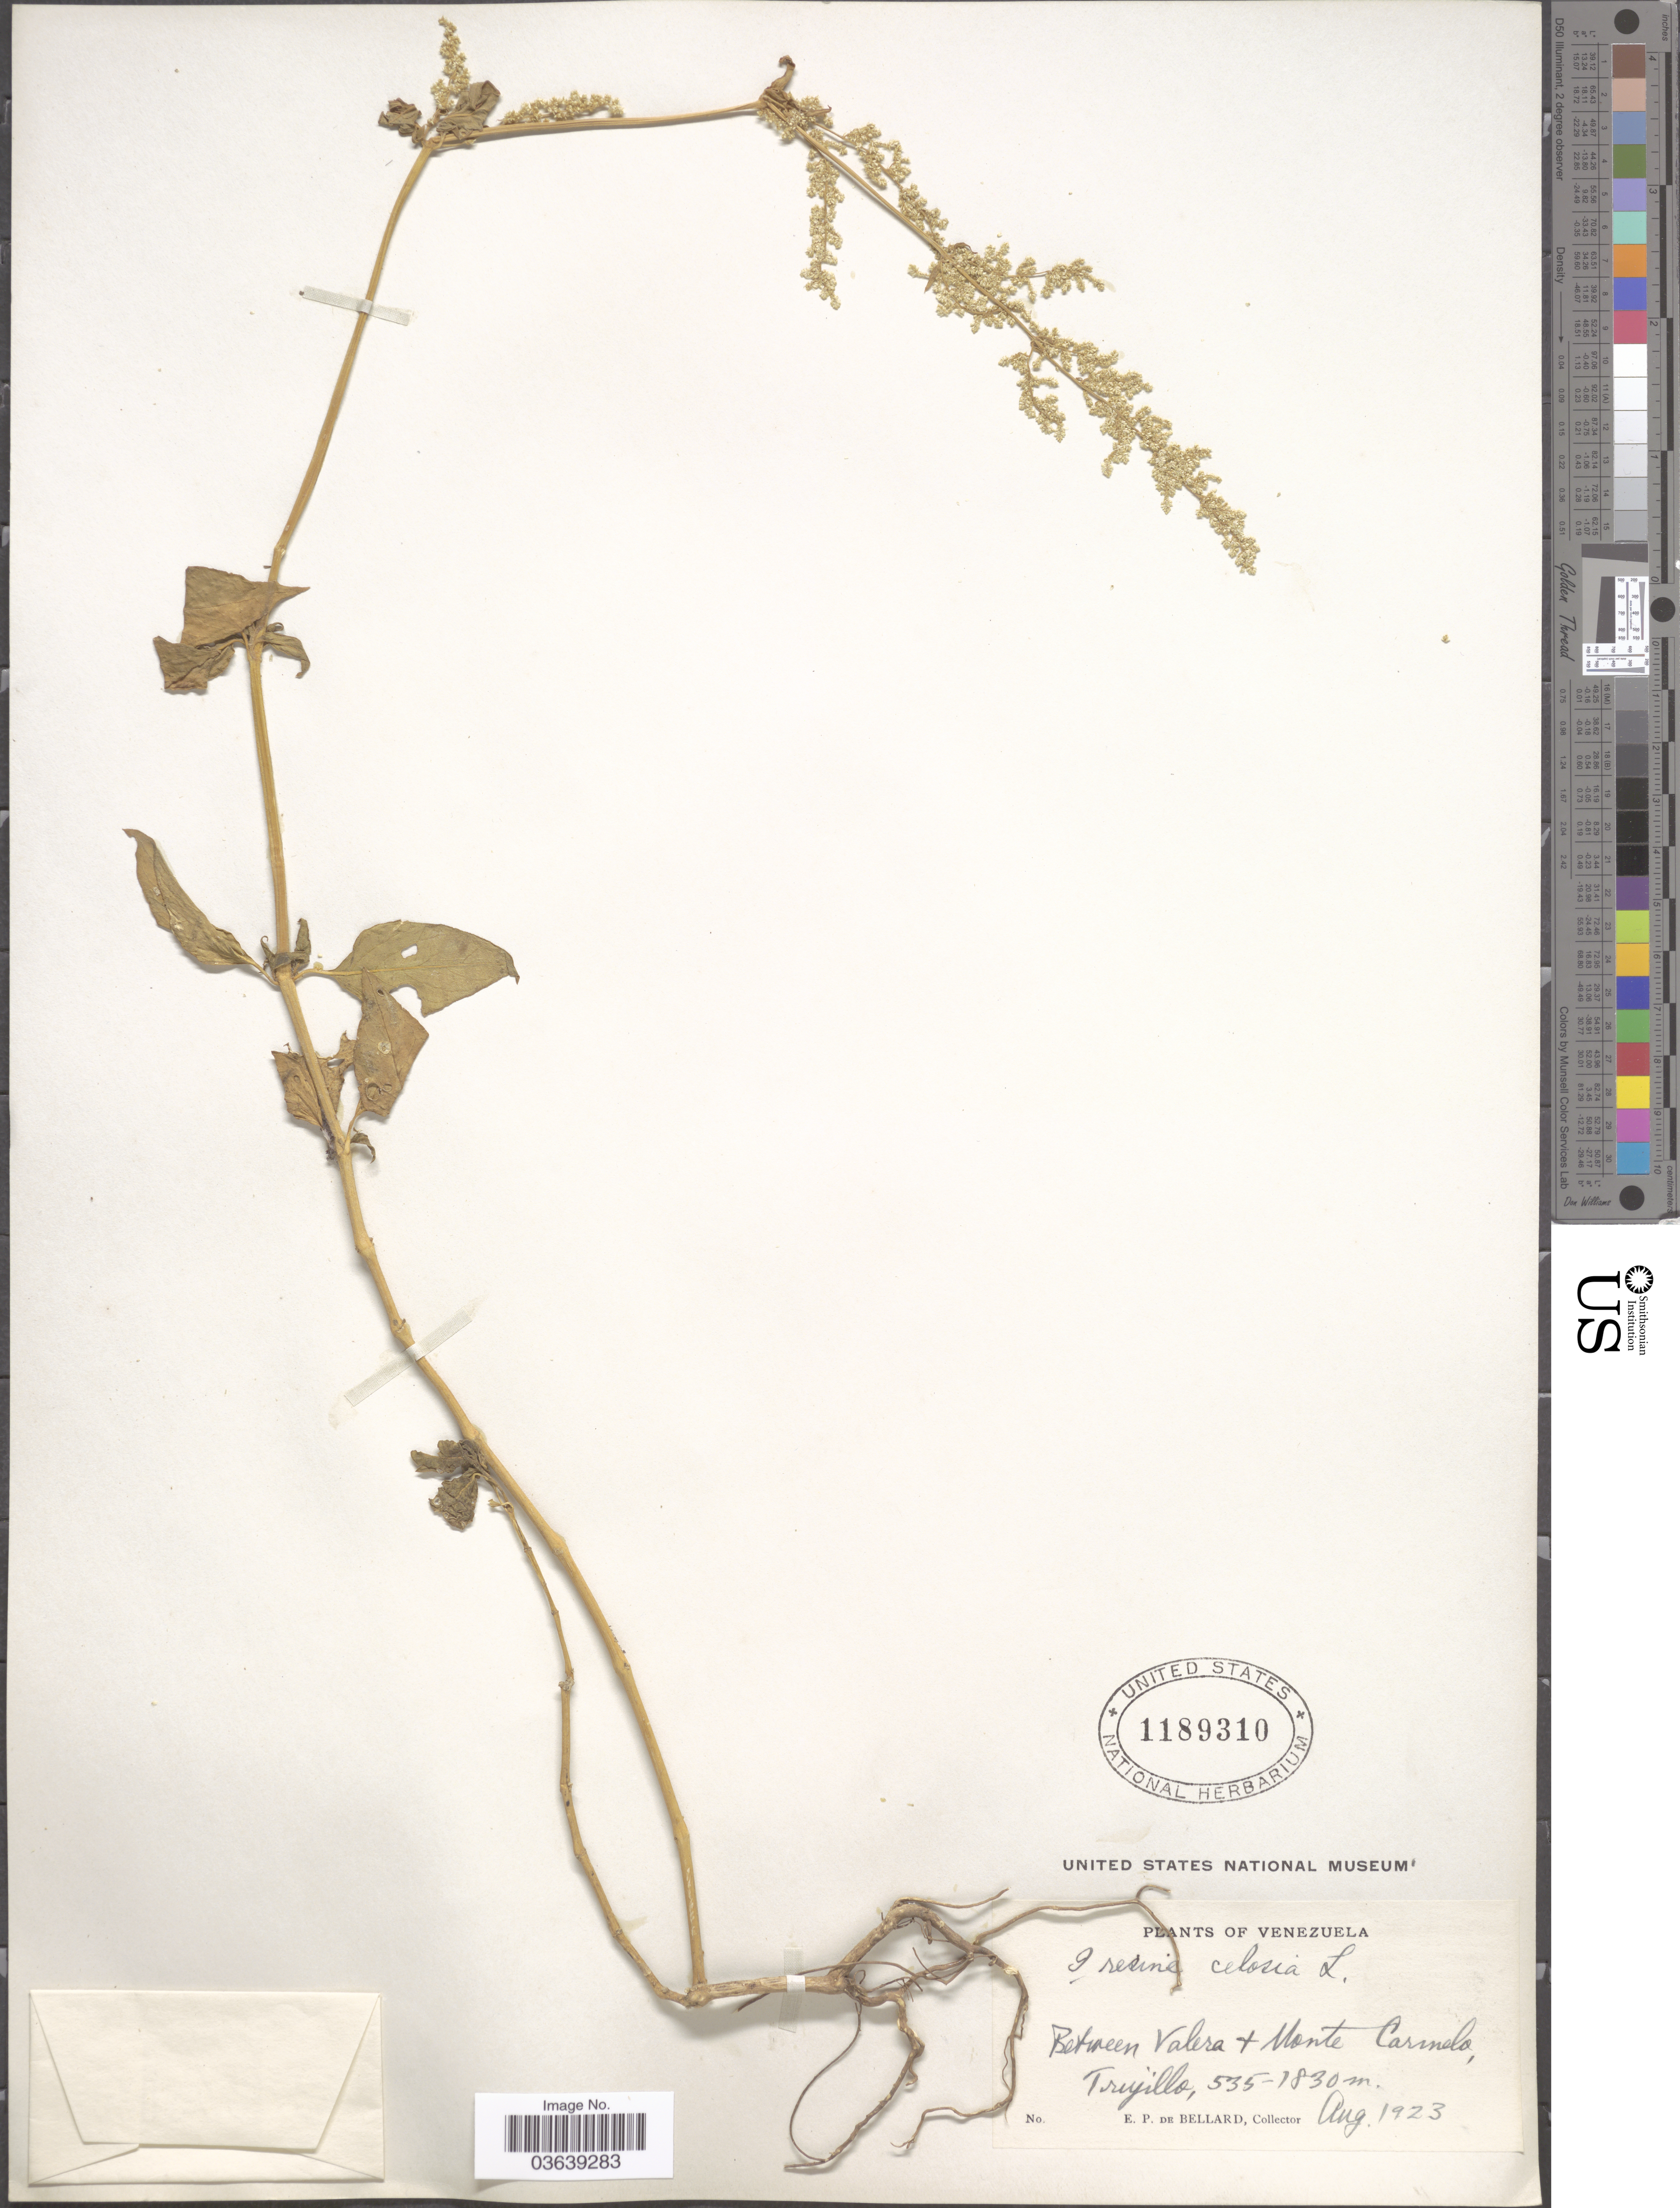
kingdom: Plantae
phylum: Tracheophyta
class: Magnoliopsida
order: Caryophyllales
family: Amaranthaceae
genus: Iresine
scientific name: Iresine celosia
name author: L.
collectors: E. de Bellard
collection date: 1923-08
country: Venezuela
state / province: Trujillo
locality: Between Valera + Monte Carmelo.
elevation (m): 535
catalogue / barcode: US 1189310